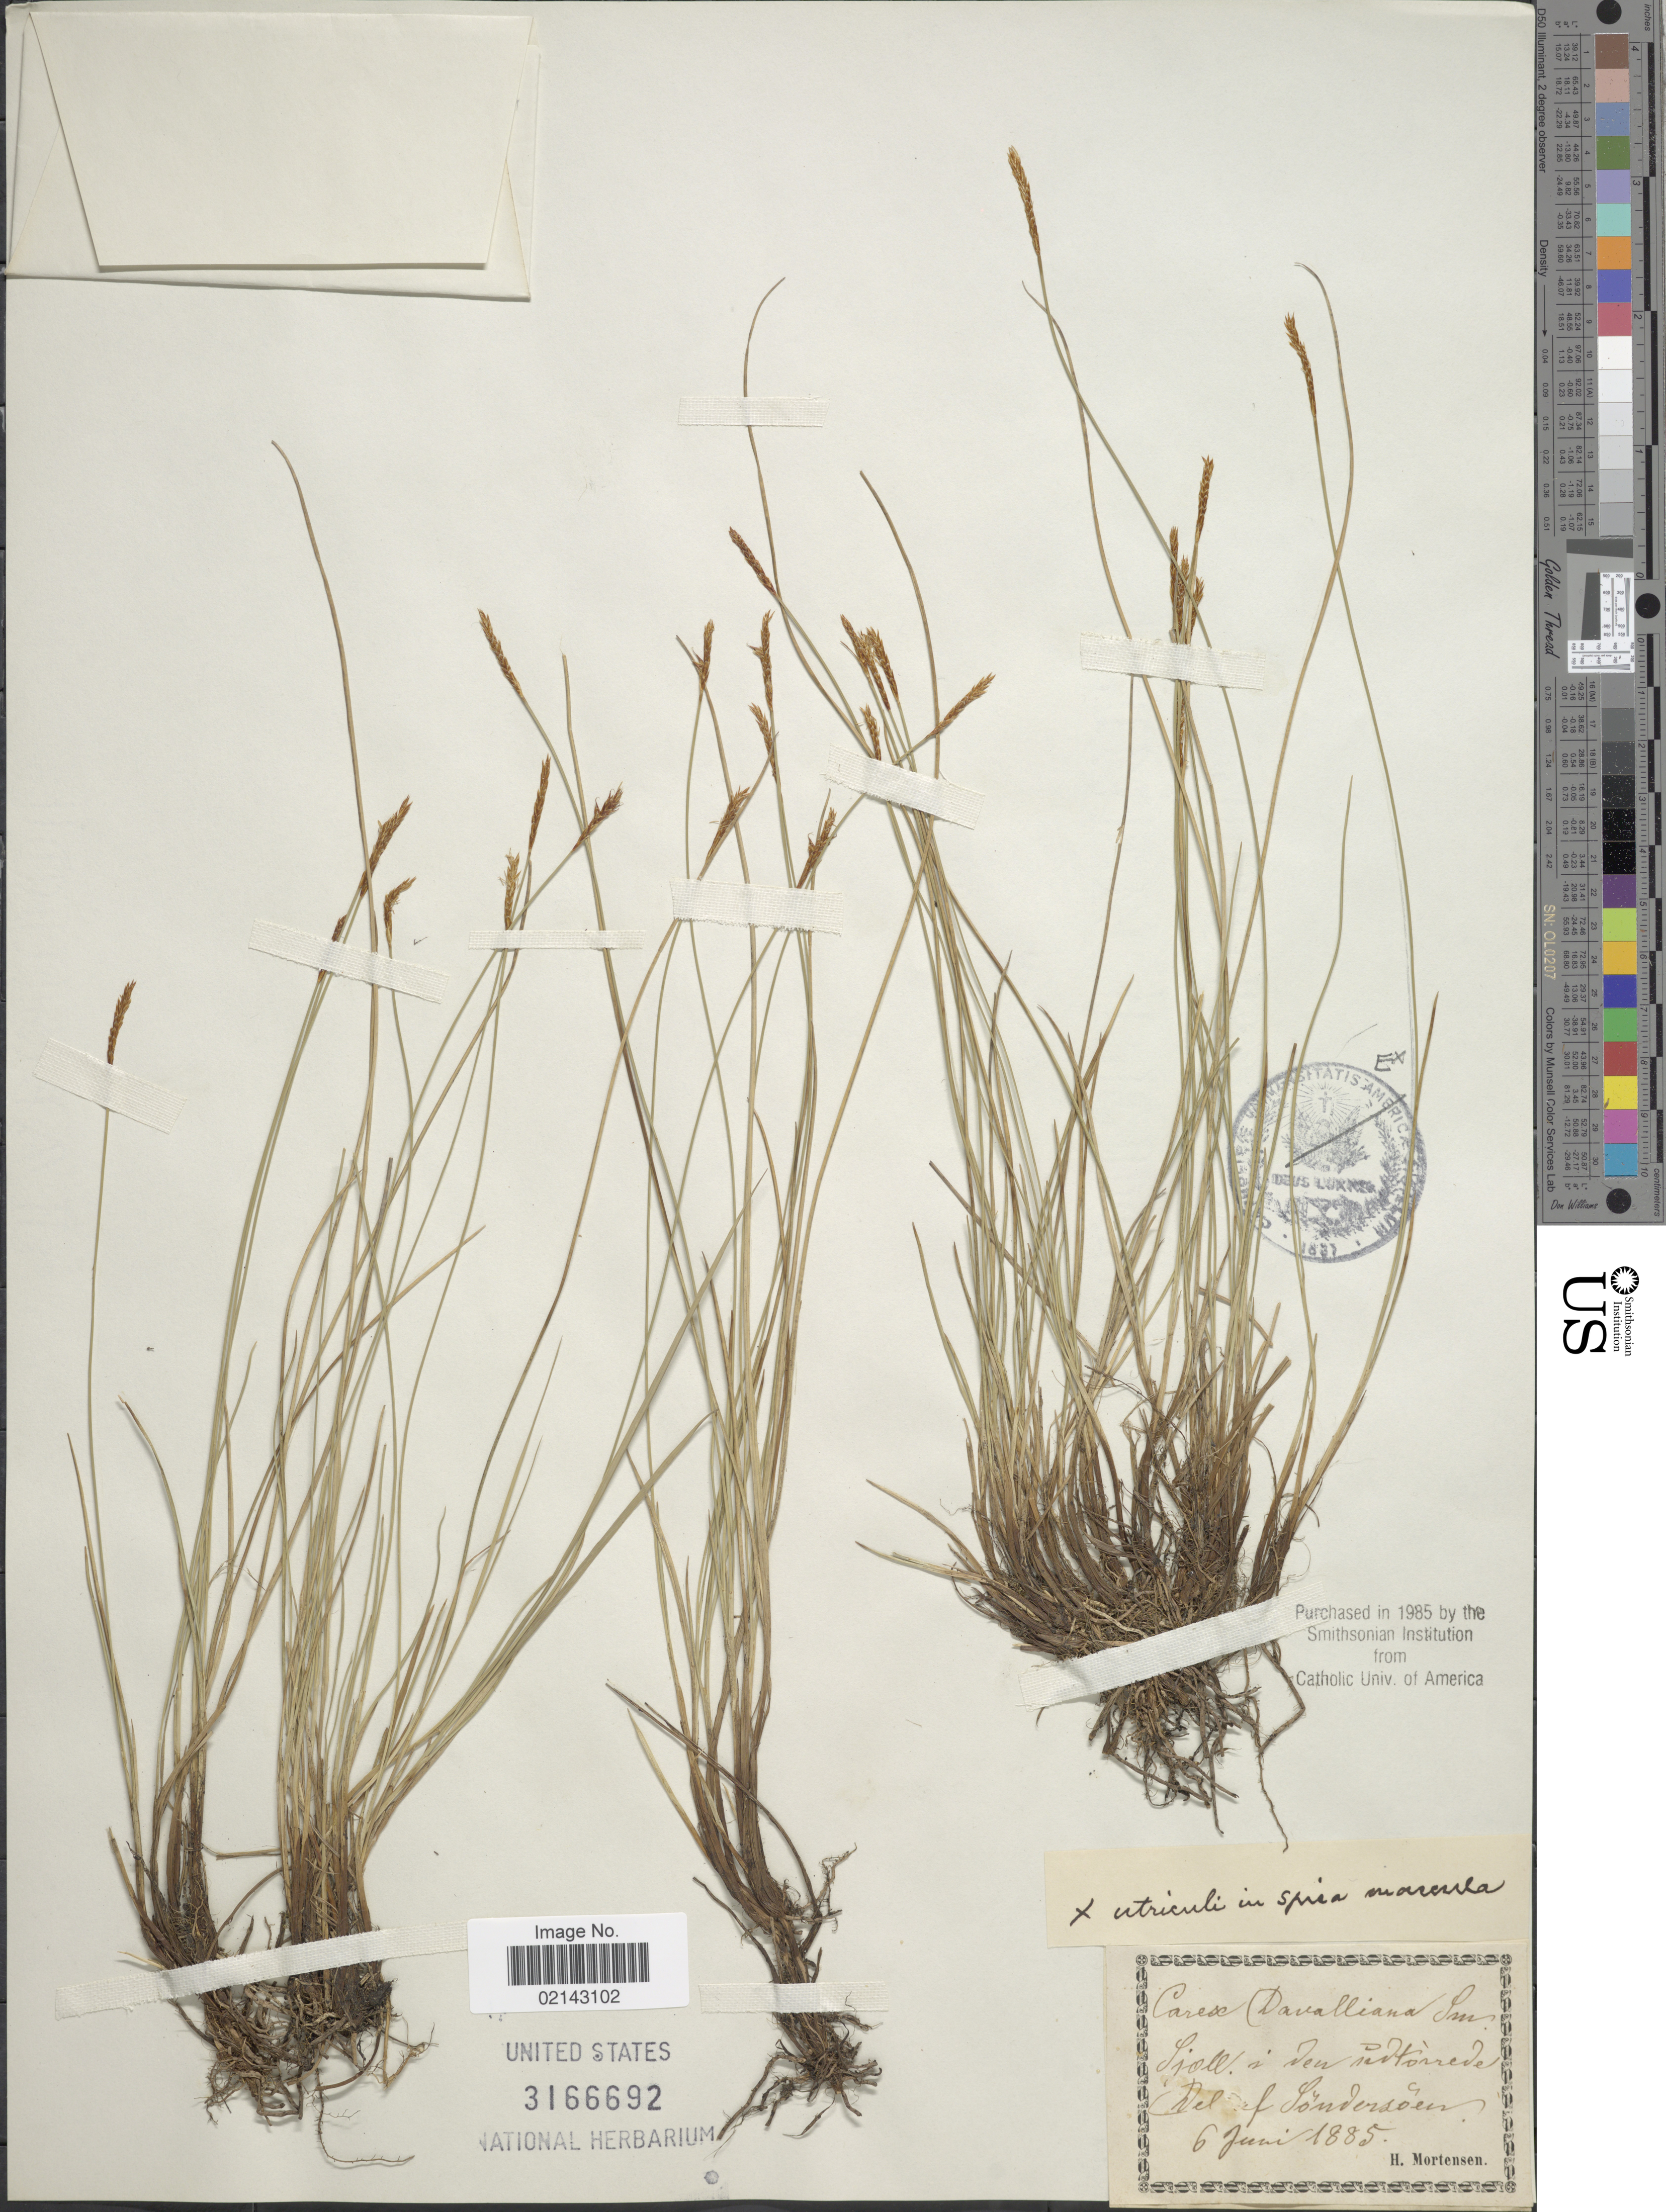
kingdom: Plantae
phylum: Tracheophyta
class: Liliopsida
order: Poales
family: Cyperaceae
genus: Carex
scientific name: Carex davalliana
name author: Sm.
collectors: H. Mortensen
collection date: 1885-06-06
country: Denmark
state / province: Sjæland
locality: Sjæll. i den udtorrede Del af Sondersoen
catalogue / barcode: US 3166692